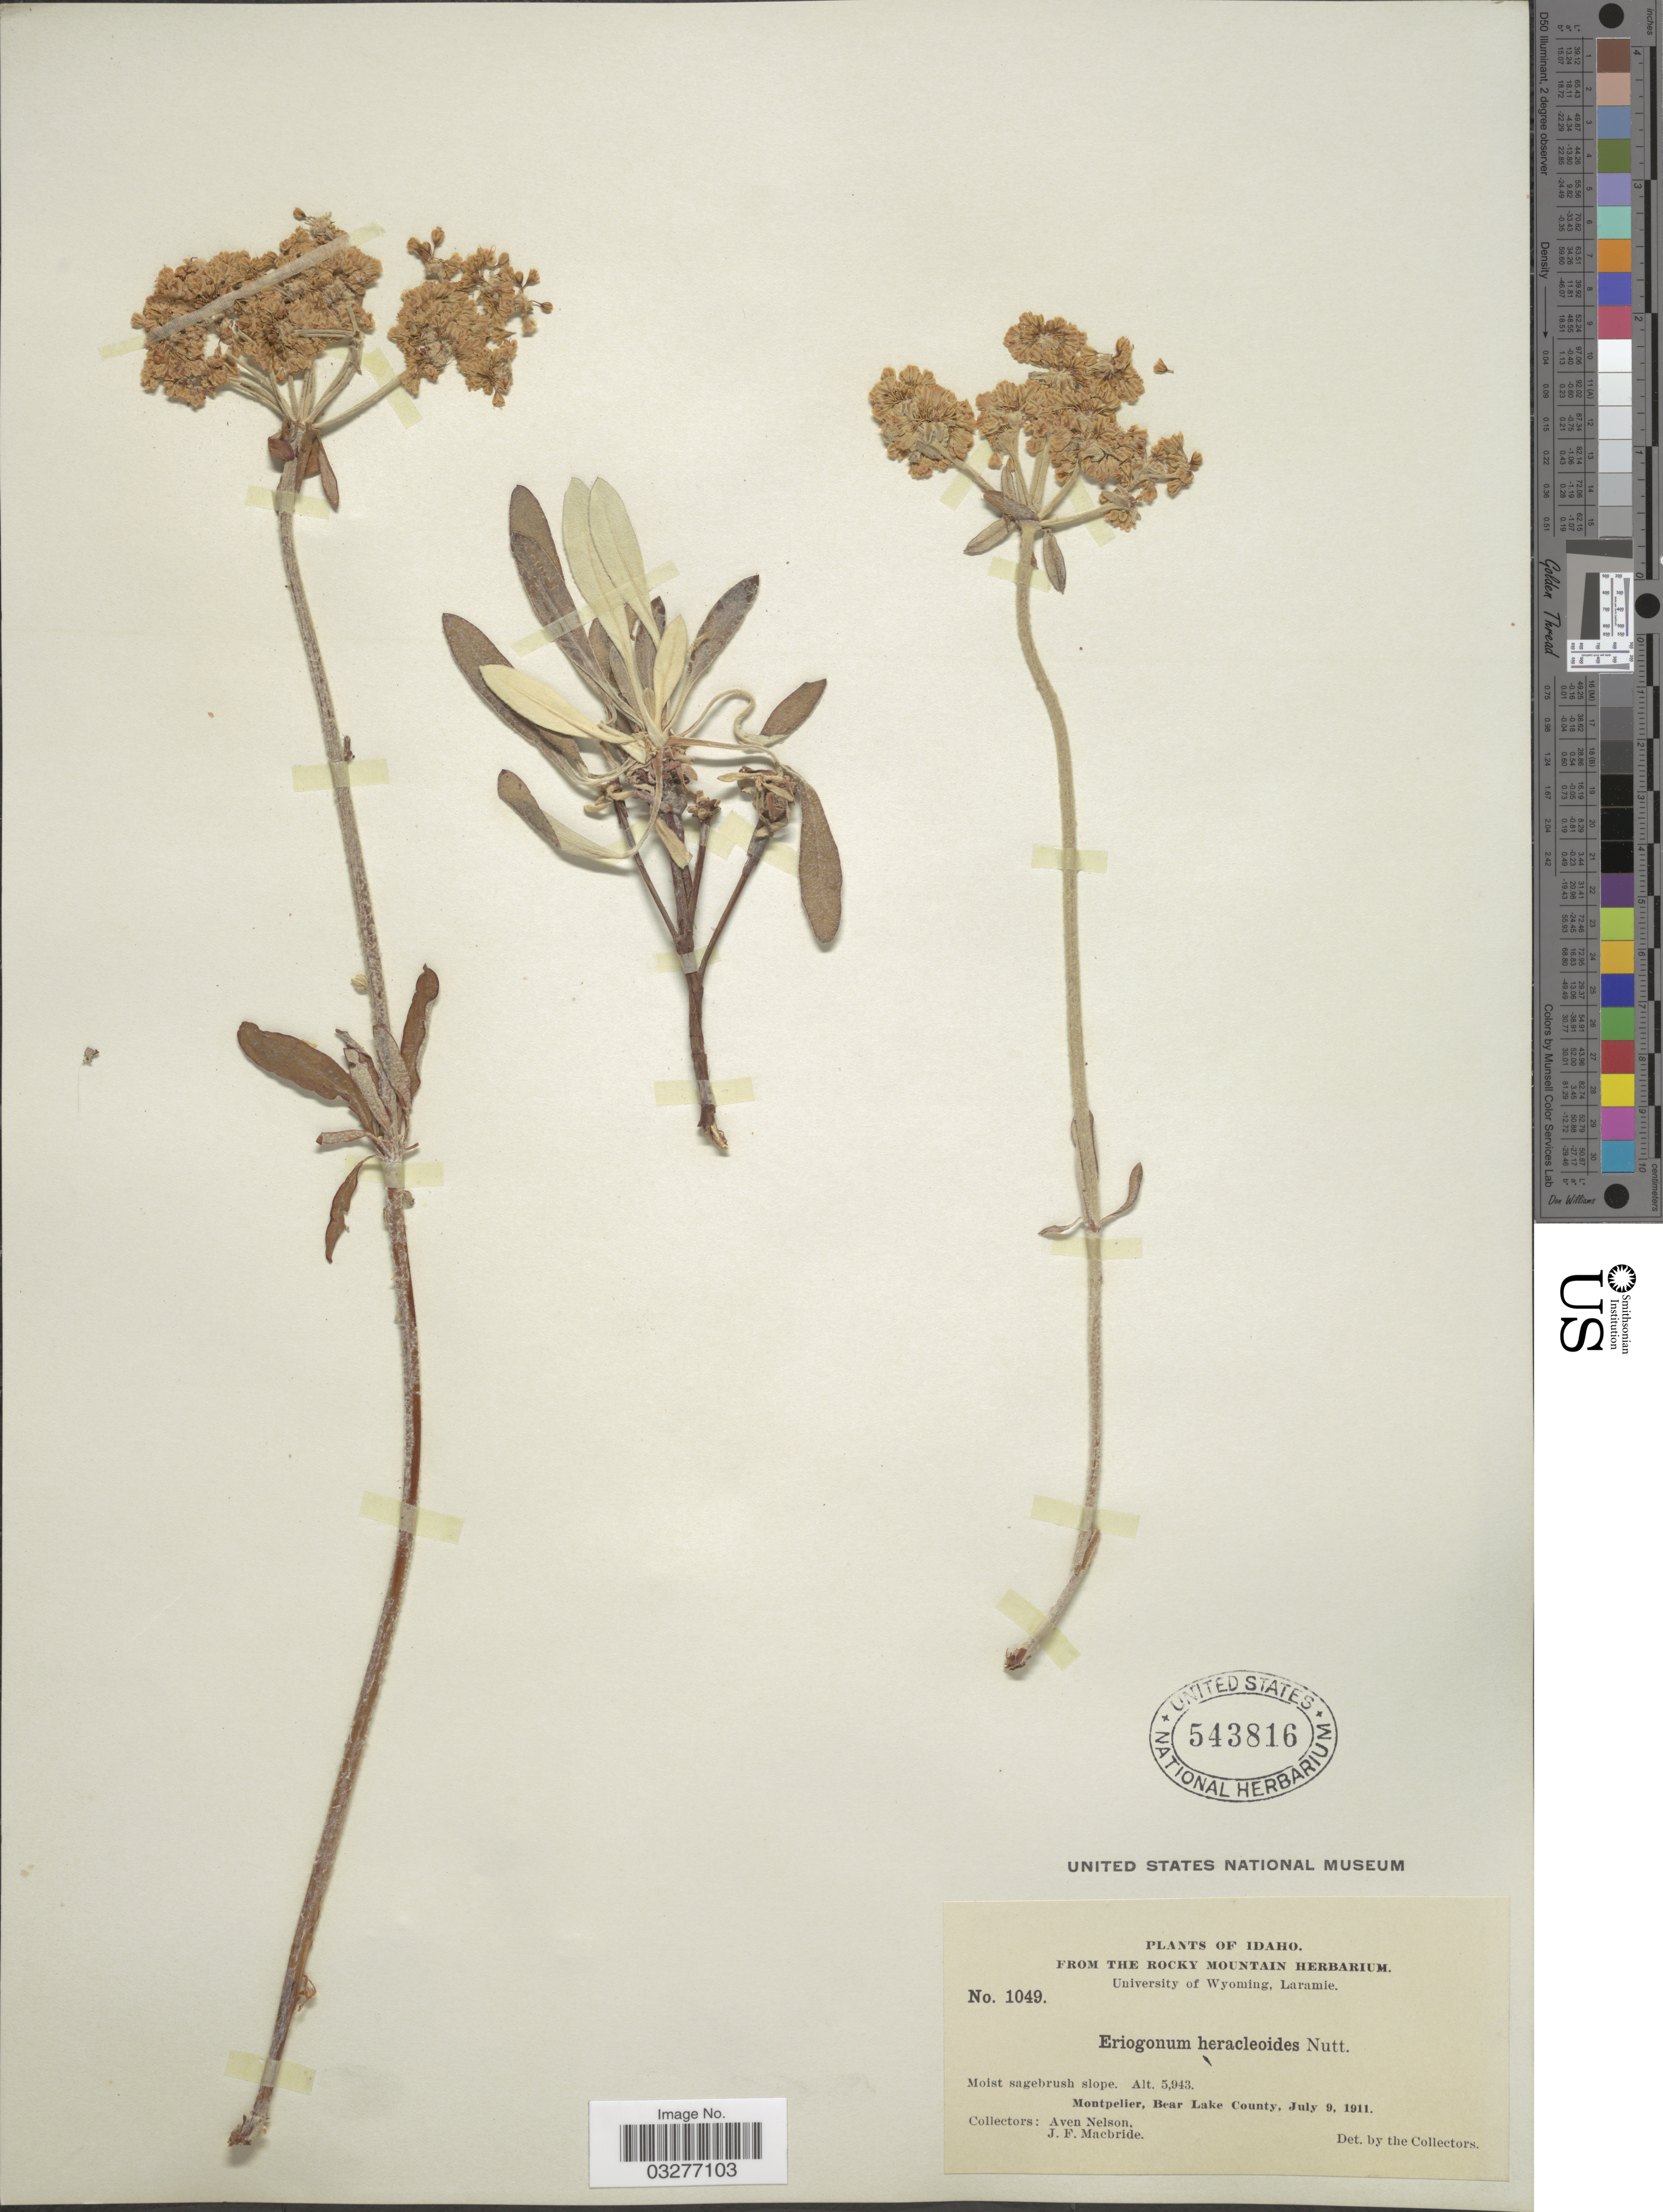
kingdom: Plantae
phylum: Tracheophyta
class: Magnoliopsida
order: Caryophyllales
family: Polygonaceae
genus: Eriogonum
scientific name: Eriogonum heracleoides var. heracleoides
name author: Nutt.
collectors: A. Nelson & J. F. Macbride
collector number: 1049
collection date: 1911-07-09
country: United States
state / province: Idaho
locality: Montpelier, Bear Lake County.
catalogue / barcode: US 543816